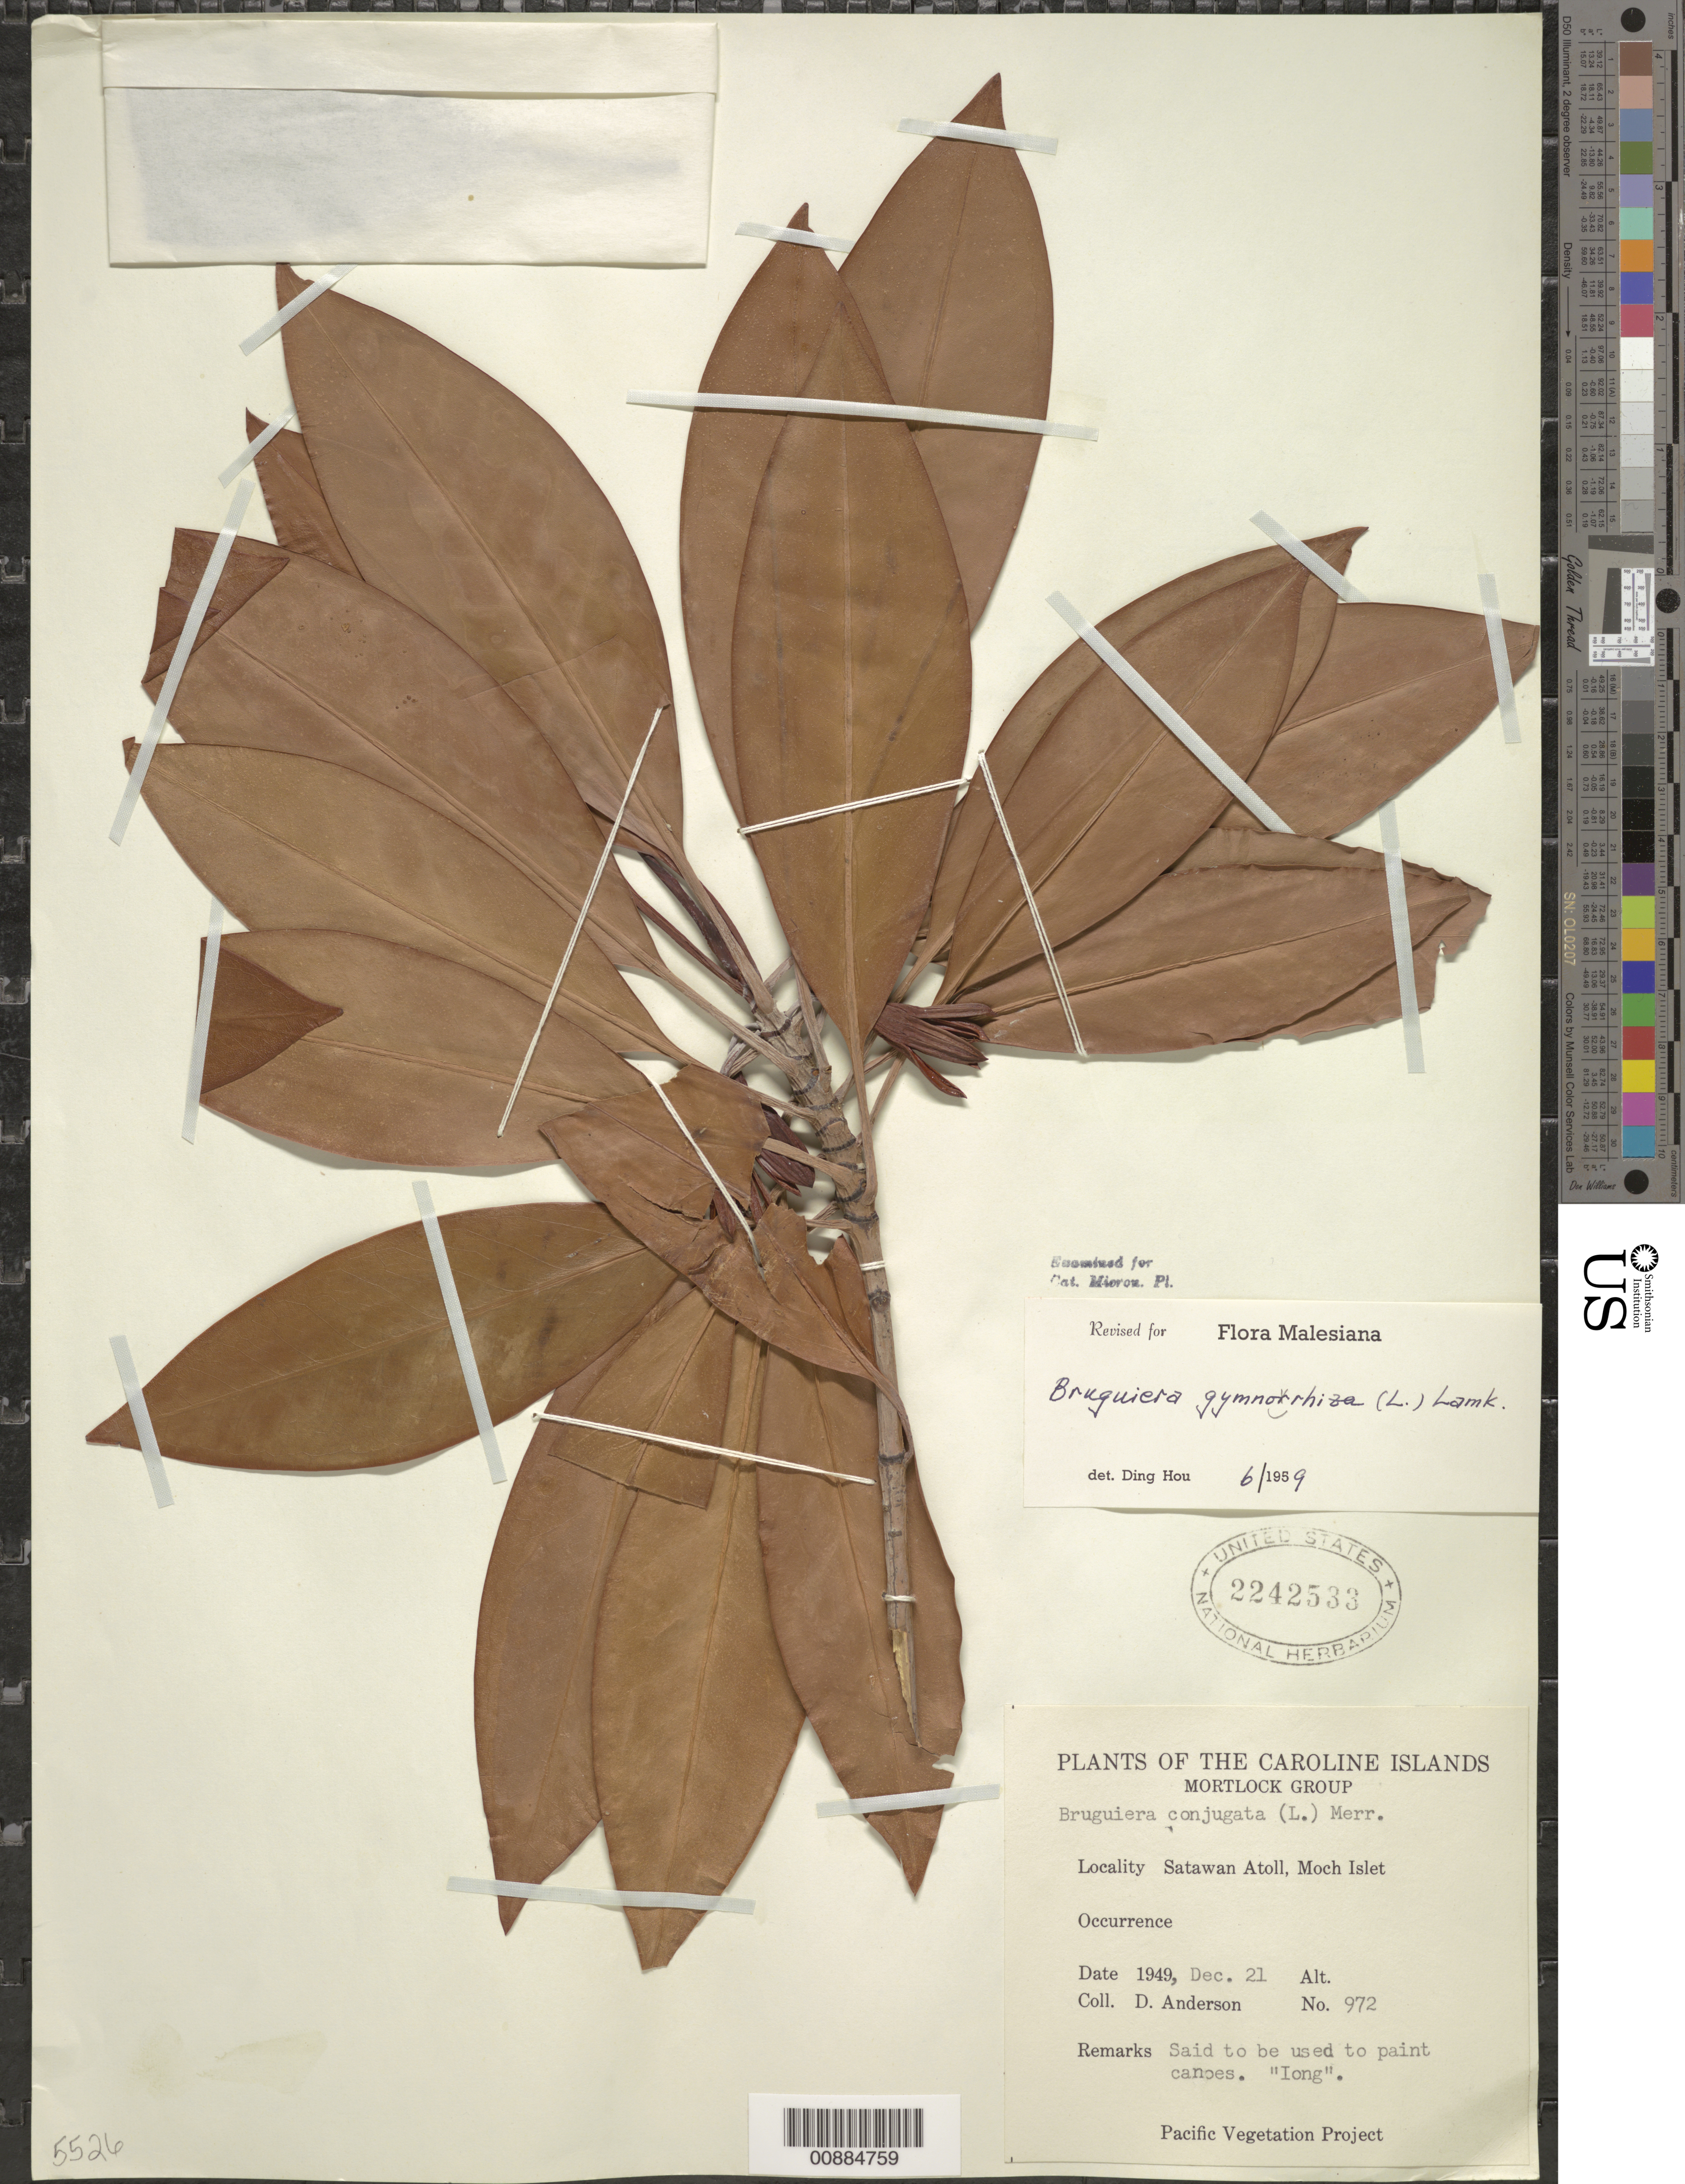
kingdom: Plantae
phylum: Tracheophyta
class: Magnoliopsida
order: Malpighiales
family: Rhizophoraceae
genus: Bruguiera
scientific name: Bruguiera gymnorhiza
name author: (L.) Savigny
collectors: D. Anderson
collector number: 972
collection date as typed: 21 Dec 1949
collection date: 1949-12-21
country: Micronesia, Federated States of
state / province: Truk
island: Satawan Atoll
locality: Moch Islet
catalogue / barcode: US 2242533